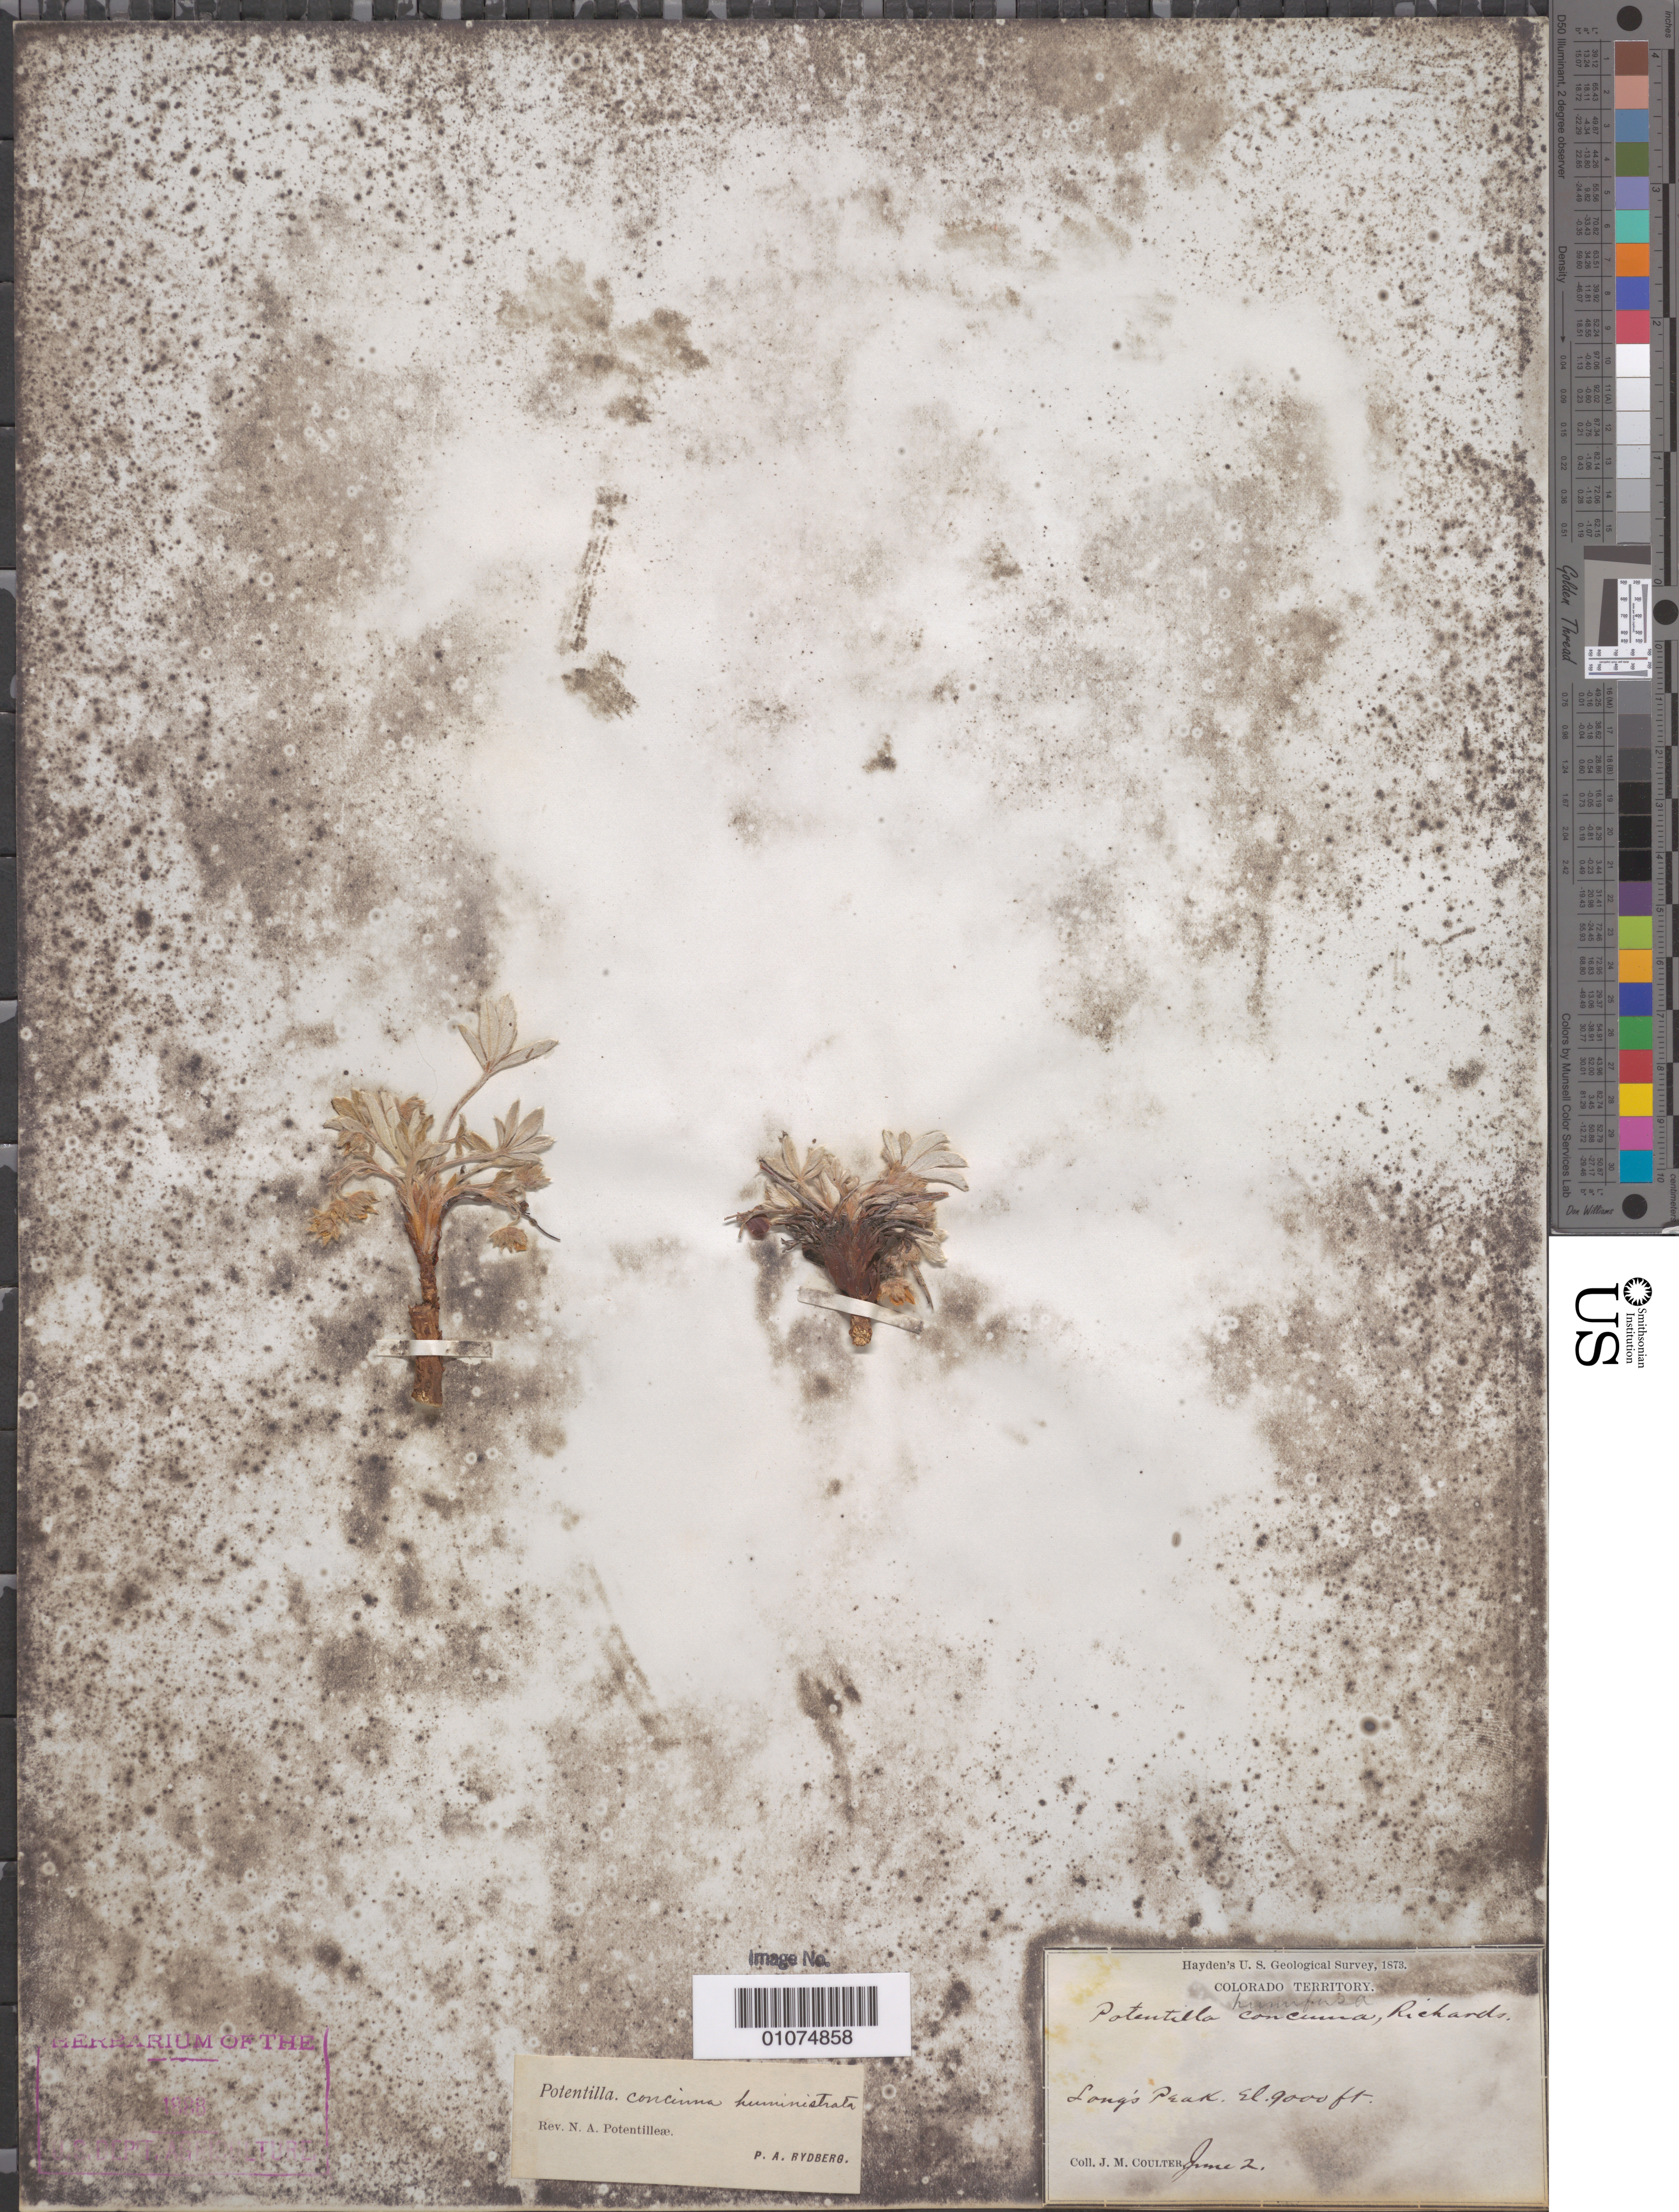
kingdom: Plantae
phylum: Tracheophyta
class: Magnoliopsida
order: Rosales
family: Rosaceae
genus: Potentilla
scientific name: Potentilla concinna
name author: Richardson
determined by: Rydberg, P. A.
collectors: J. M. Coulter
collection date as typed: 02 Jun 1873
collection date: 1873-06-02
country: United States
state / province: Colorado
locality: Long's Peak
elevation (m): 2743